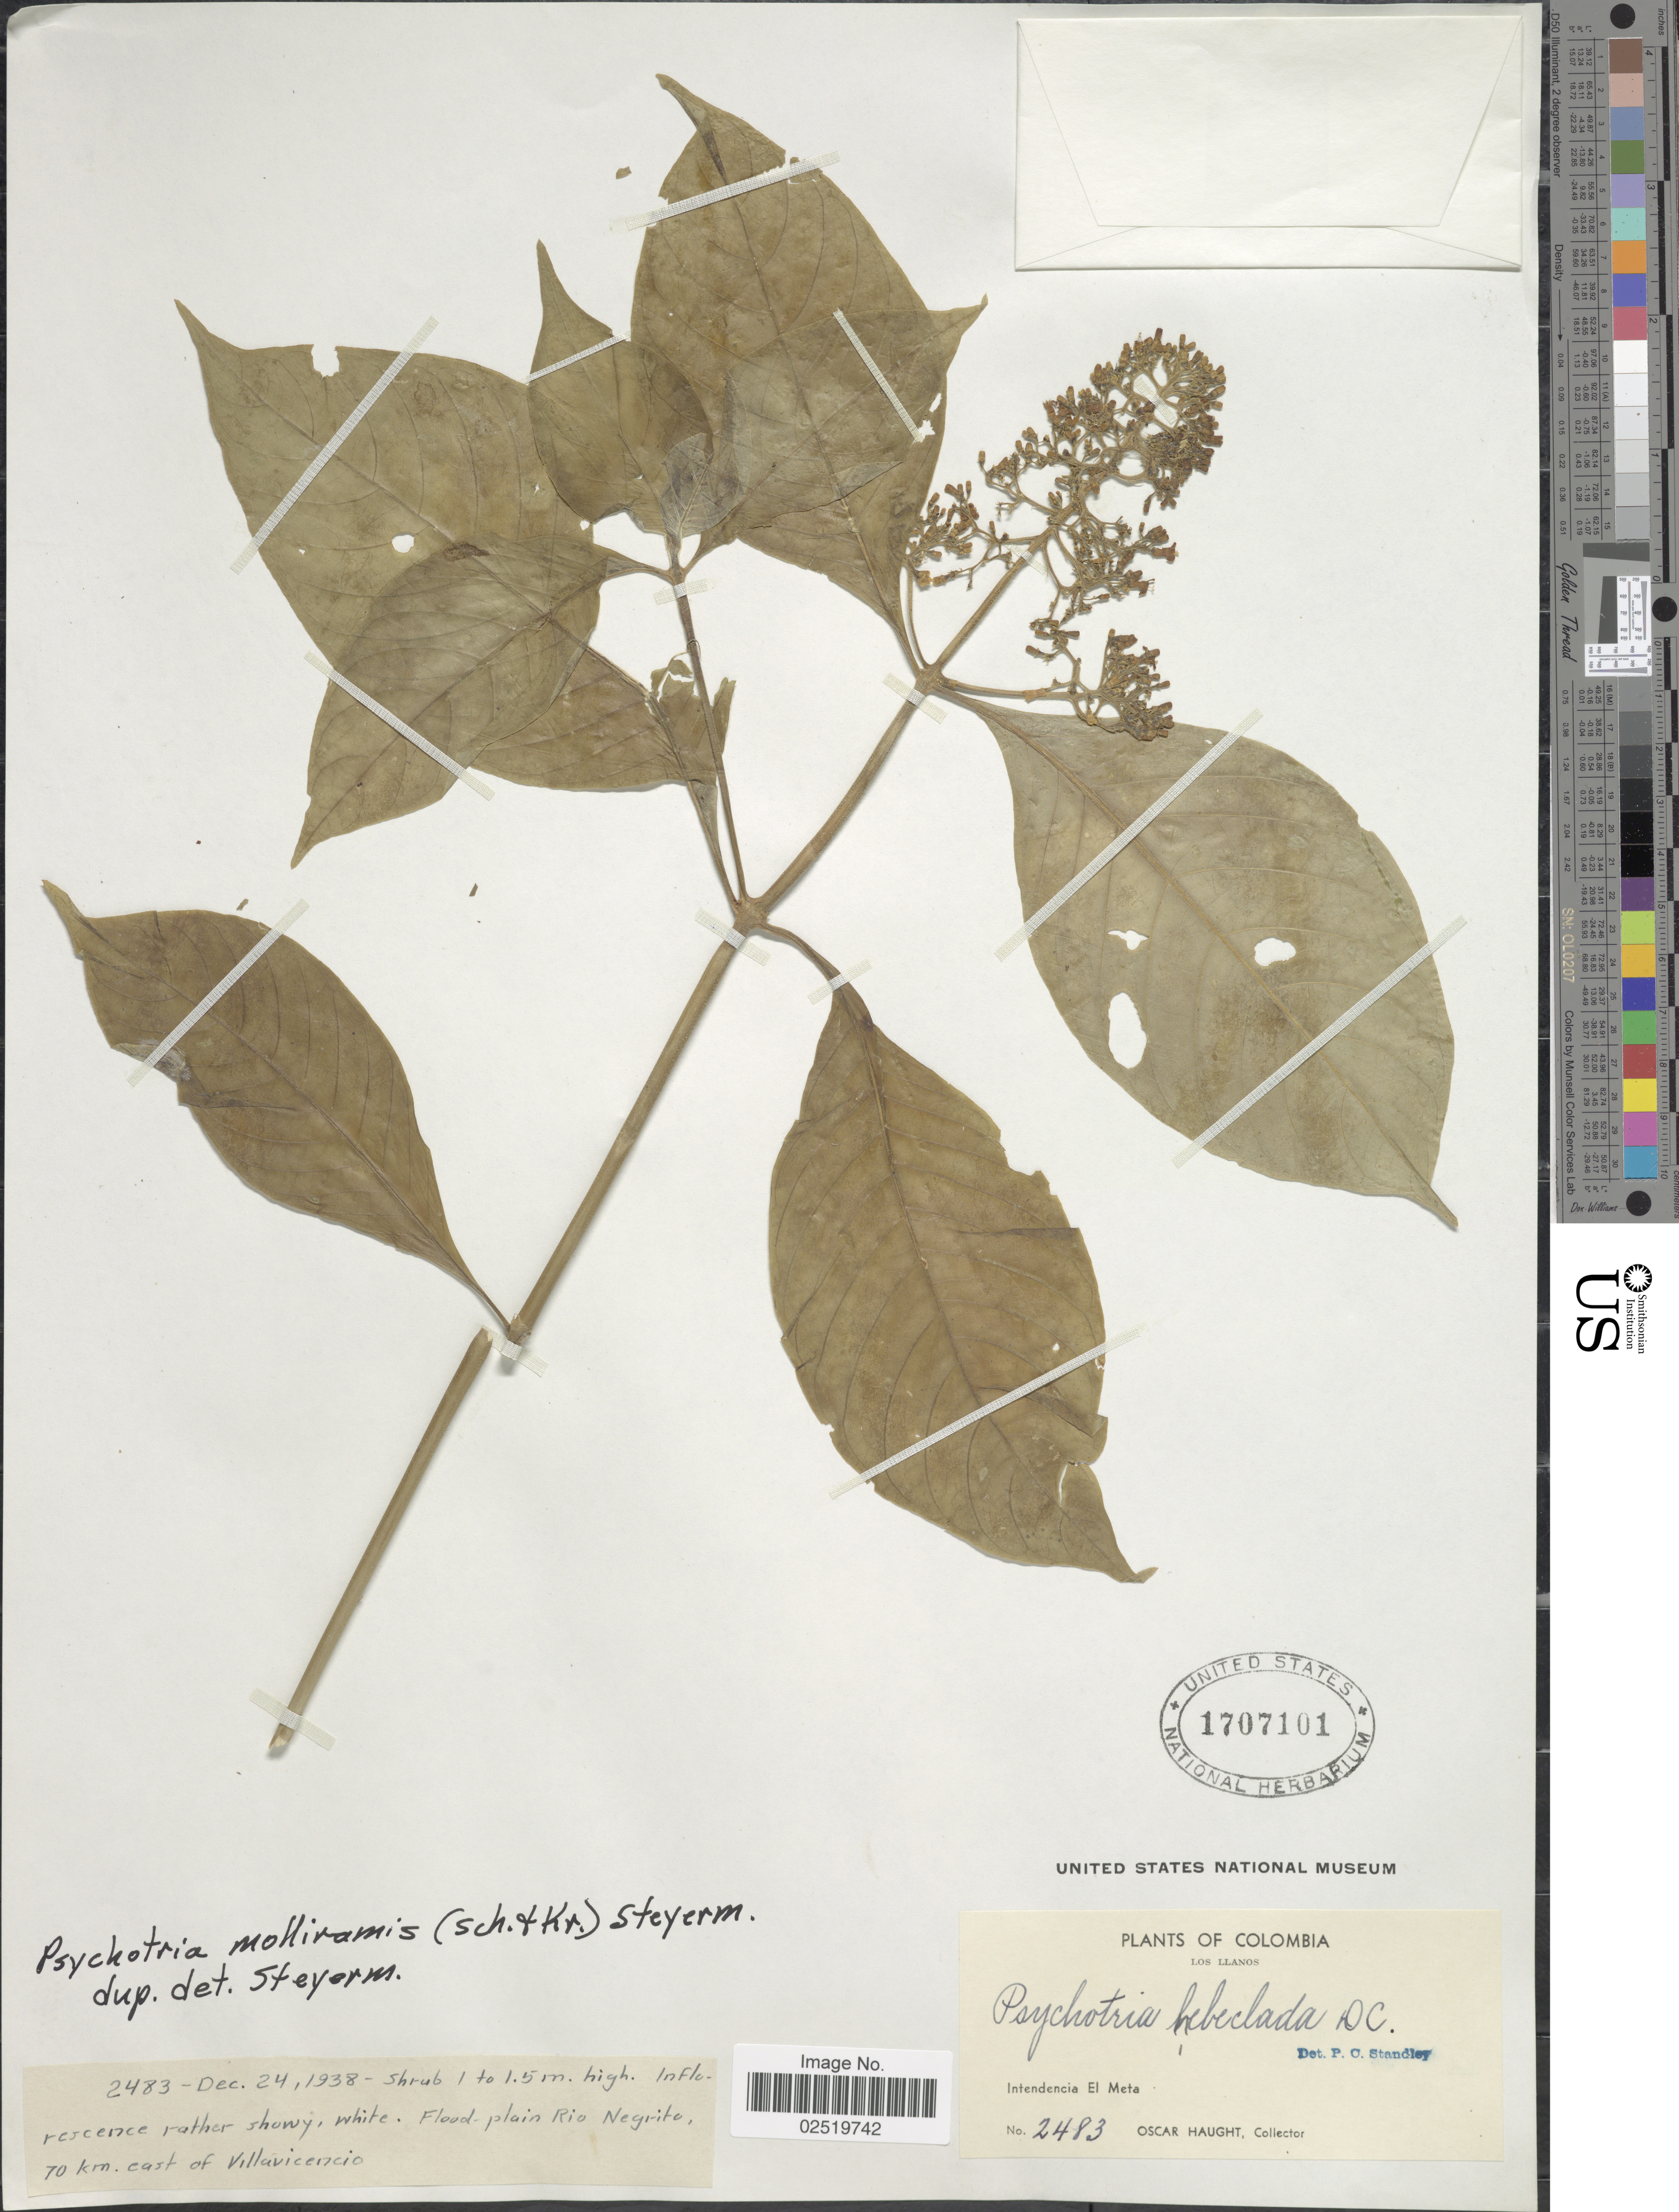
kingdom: Plantae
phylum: Tracheophyta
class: Magnoliopsida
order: Gentianales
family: Rubiaceae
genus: Psychotria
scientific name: Psychotria molliramis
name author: (K. Schum. & K. Krause) Steyerm.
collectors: O. L. Haught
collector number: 2483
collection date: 1938-12-24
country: Colombia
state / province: Meta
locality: Los Llanos, Intendencia El Meta, Flood-plain Rio Negrito, 70 km. east of Villavicencio.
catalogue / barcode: US 1707101